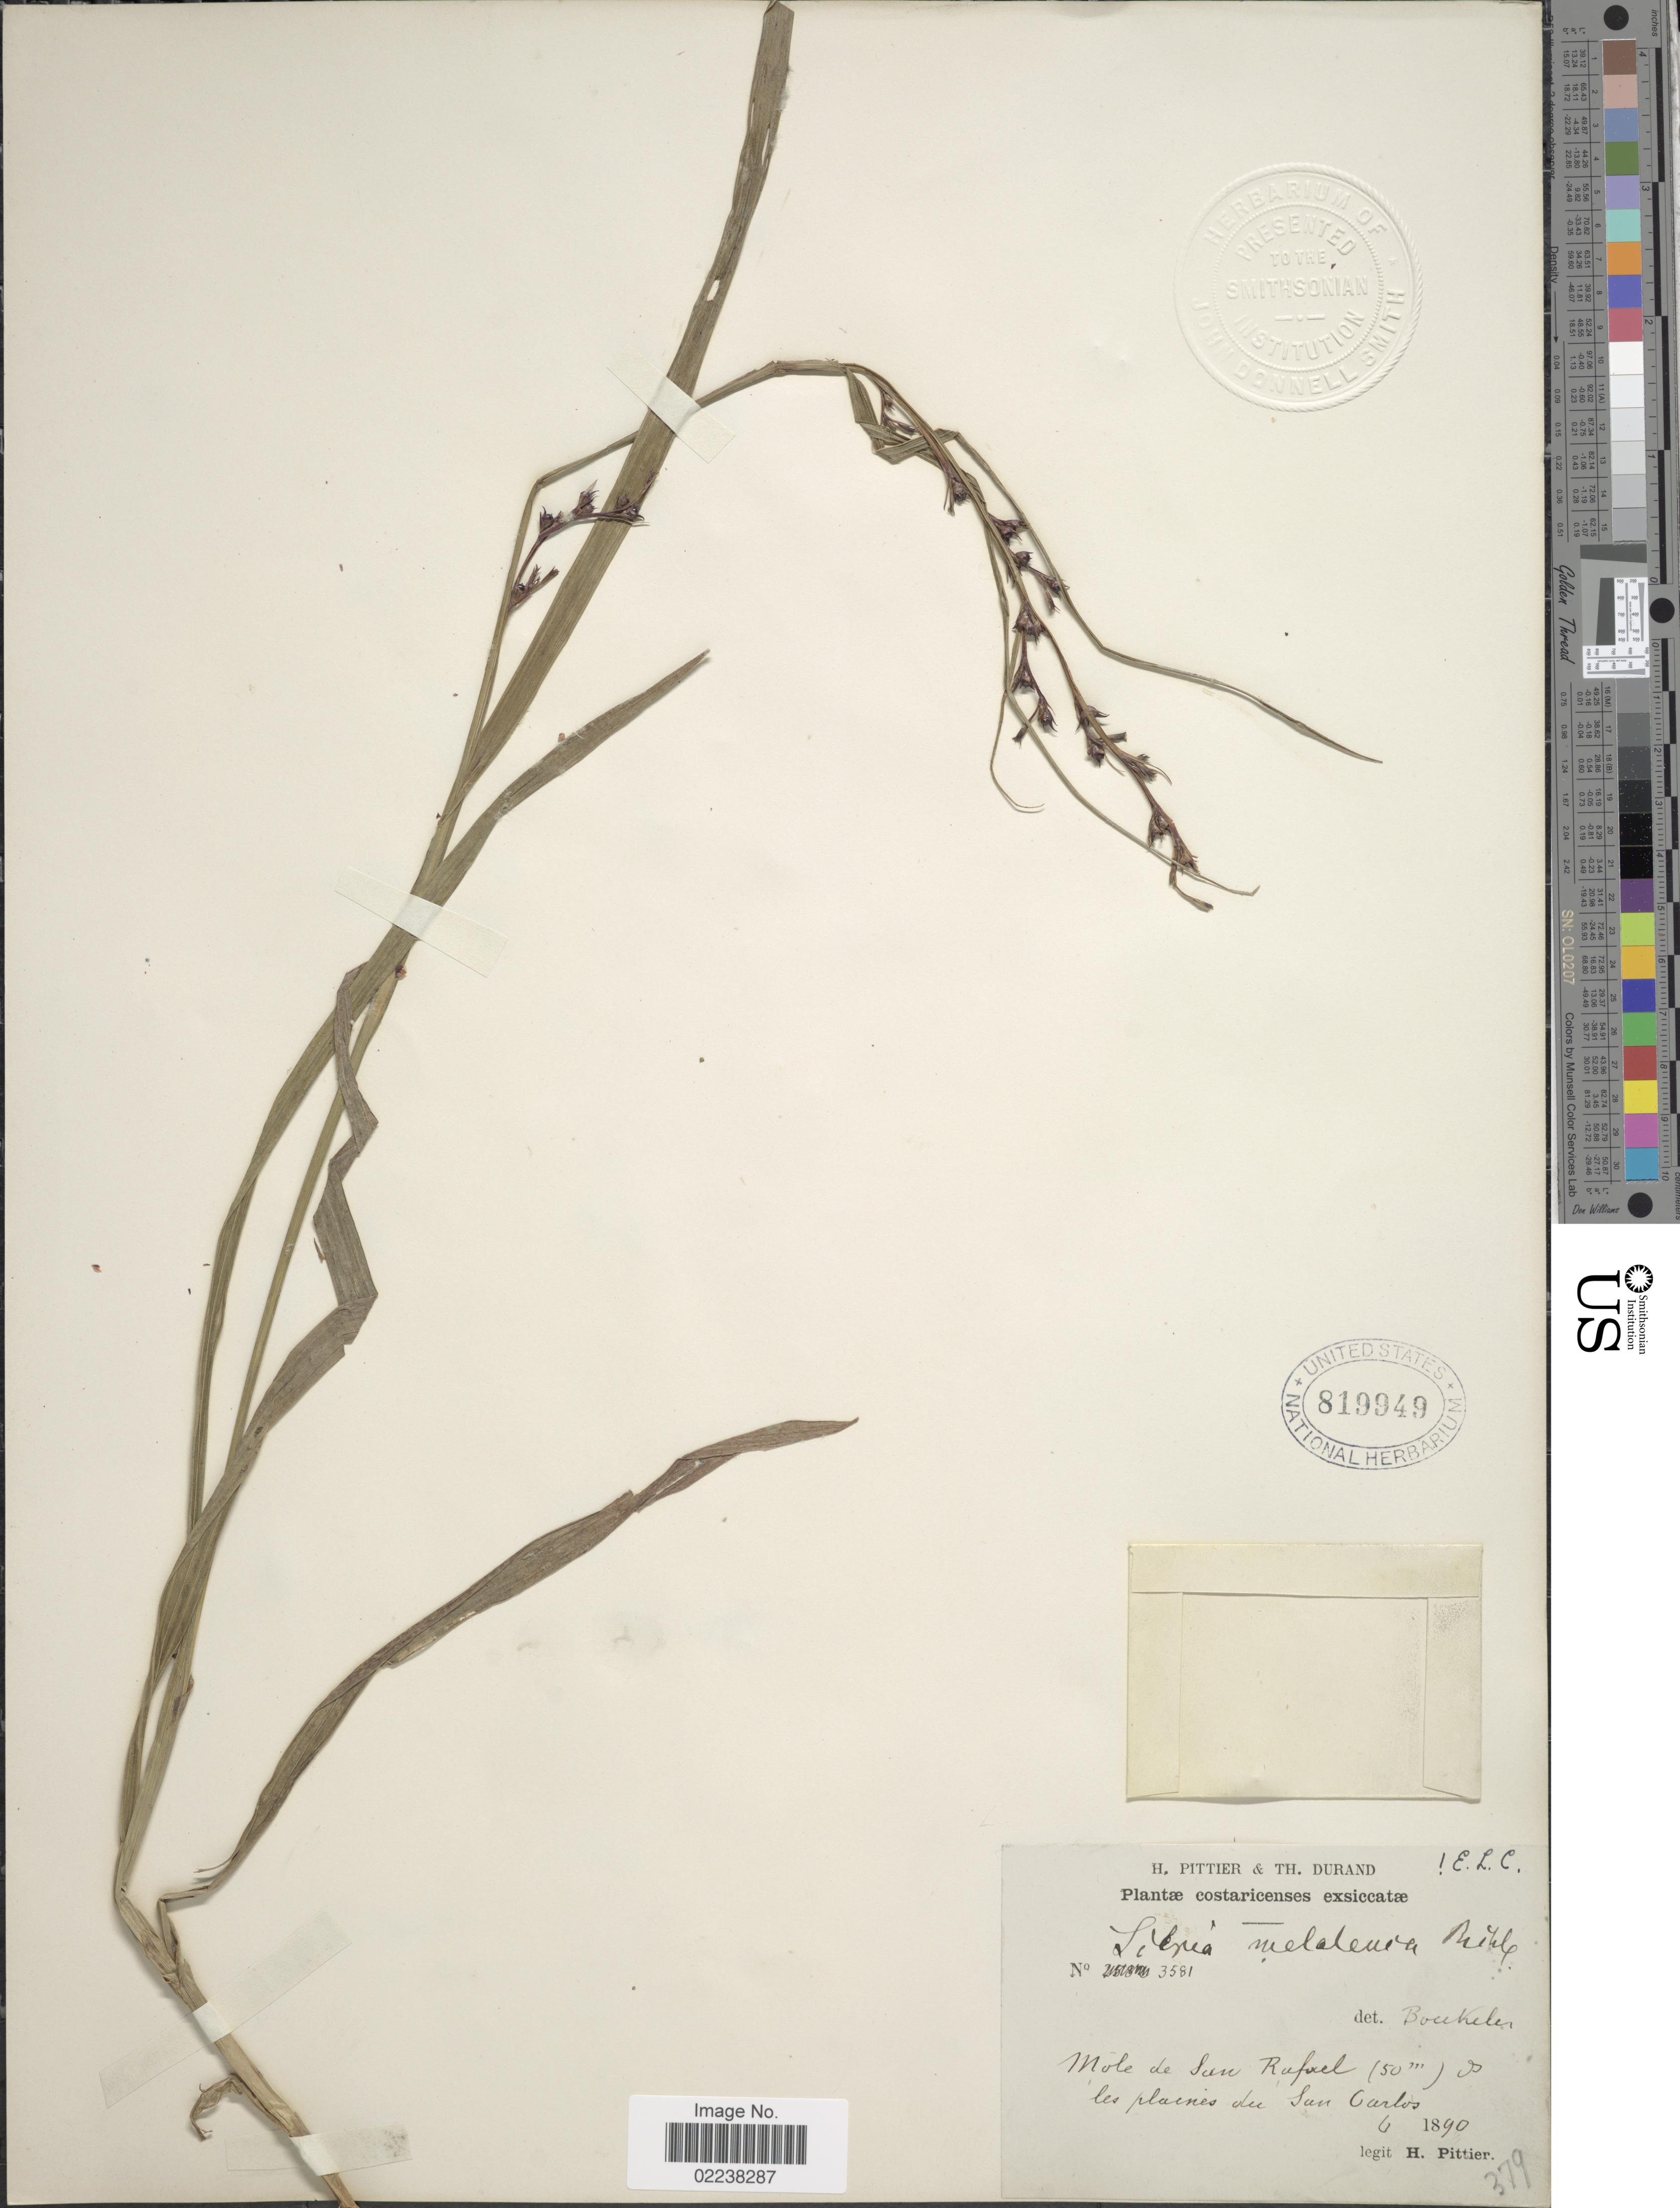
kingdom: Plantae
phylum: Tracheophyta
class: Liliopsida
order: Poales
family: Cyperaceae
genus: Scleria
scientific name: Scleria gaertneri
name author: Raddi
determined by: Strong, Mark T., (BOT), Smithsonian Institution - National Museum of Natural History (UNITED STATES)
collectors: H. F. Pittier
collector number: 3581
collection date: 1890-06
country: Costa Rica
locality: Mole de San Rafael les plaines du San Carlos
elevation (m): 50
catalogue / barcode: US 819949